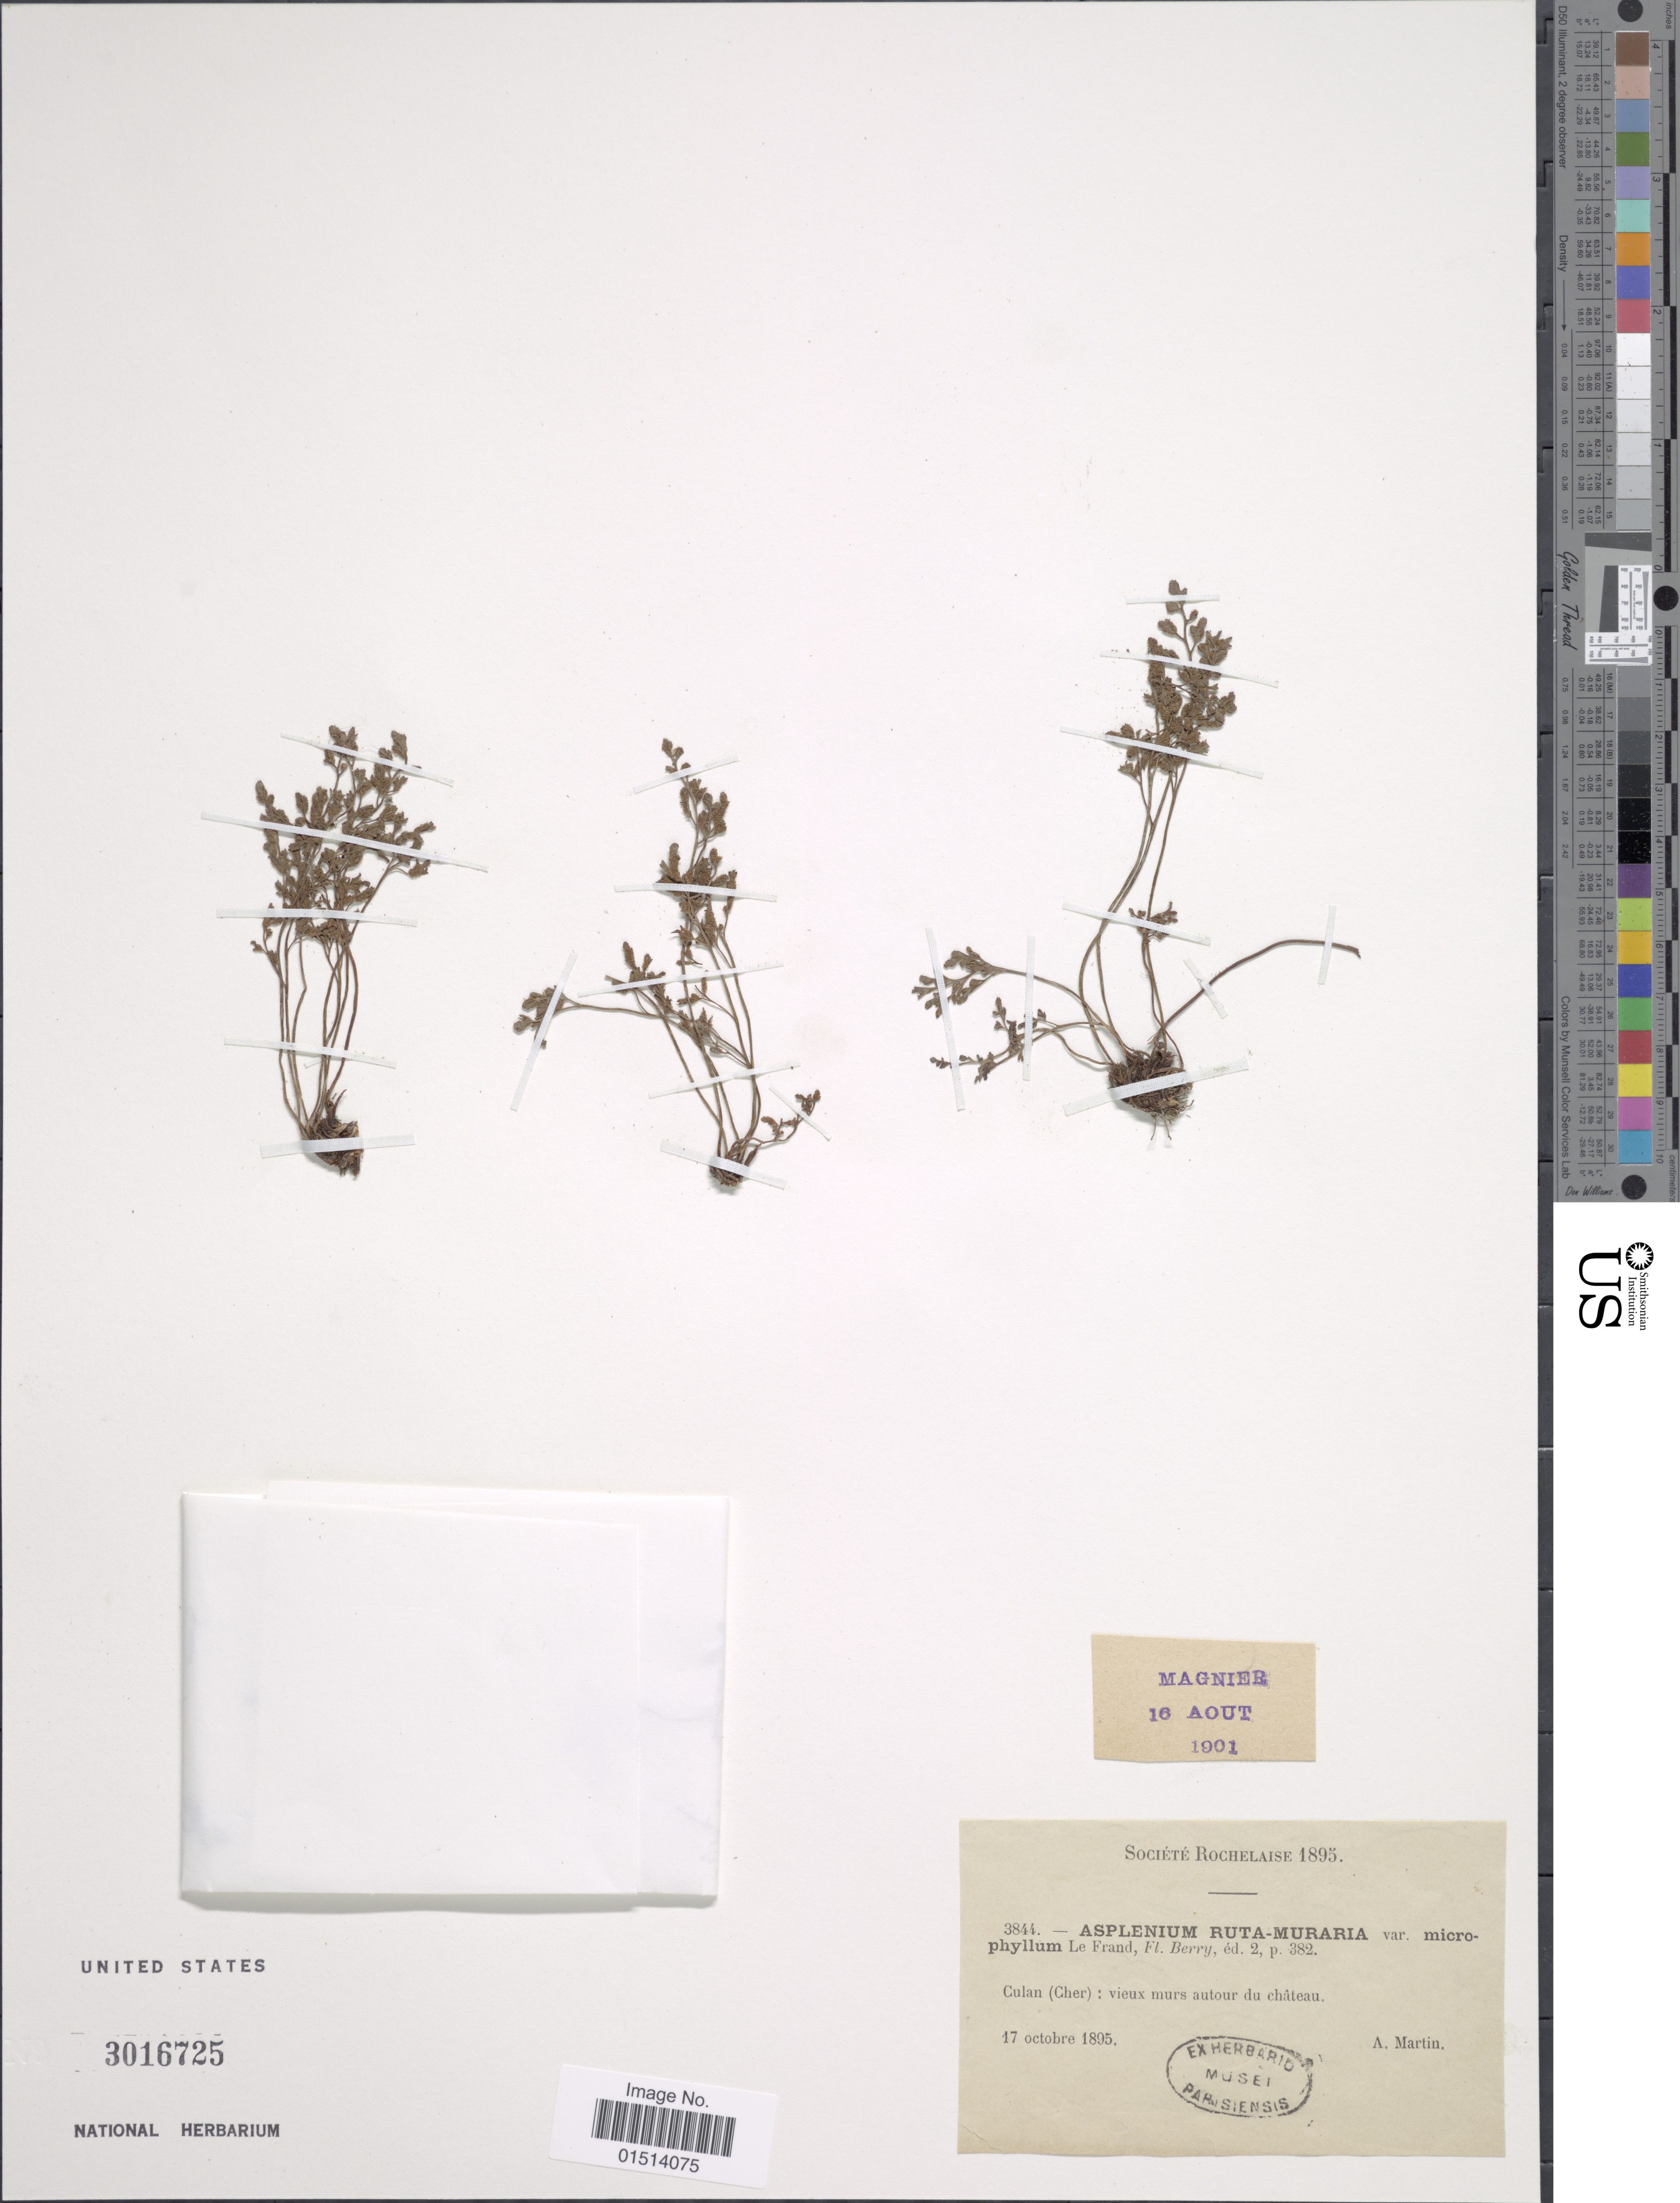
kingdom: Plantae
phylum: Tracheophyta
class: Polypodiopsida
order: Polypodiales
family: Aspleniaceae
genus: Asplenium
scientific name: Asplenium ruta-muraria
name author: L.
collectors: A. Martin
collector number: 3844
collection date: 1895-10-17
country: France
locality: Culan (Cher) : vieux murs autour du chateau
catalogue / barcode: US 3016725